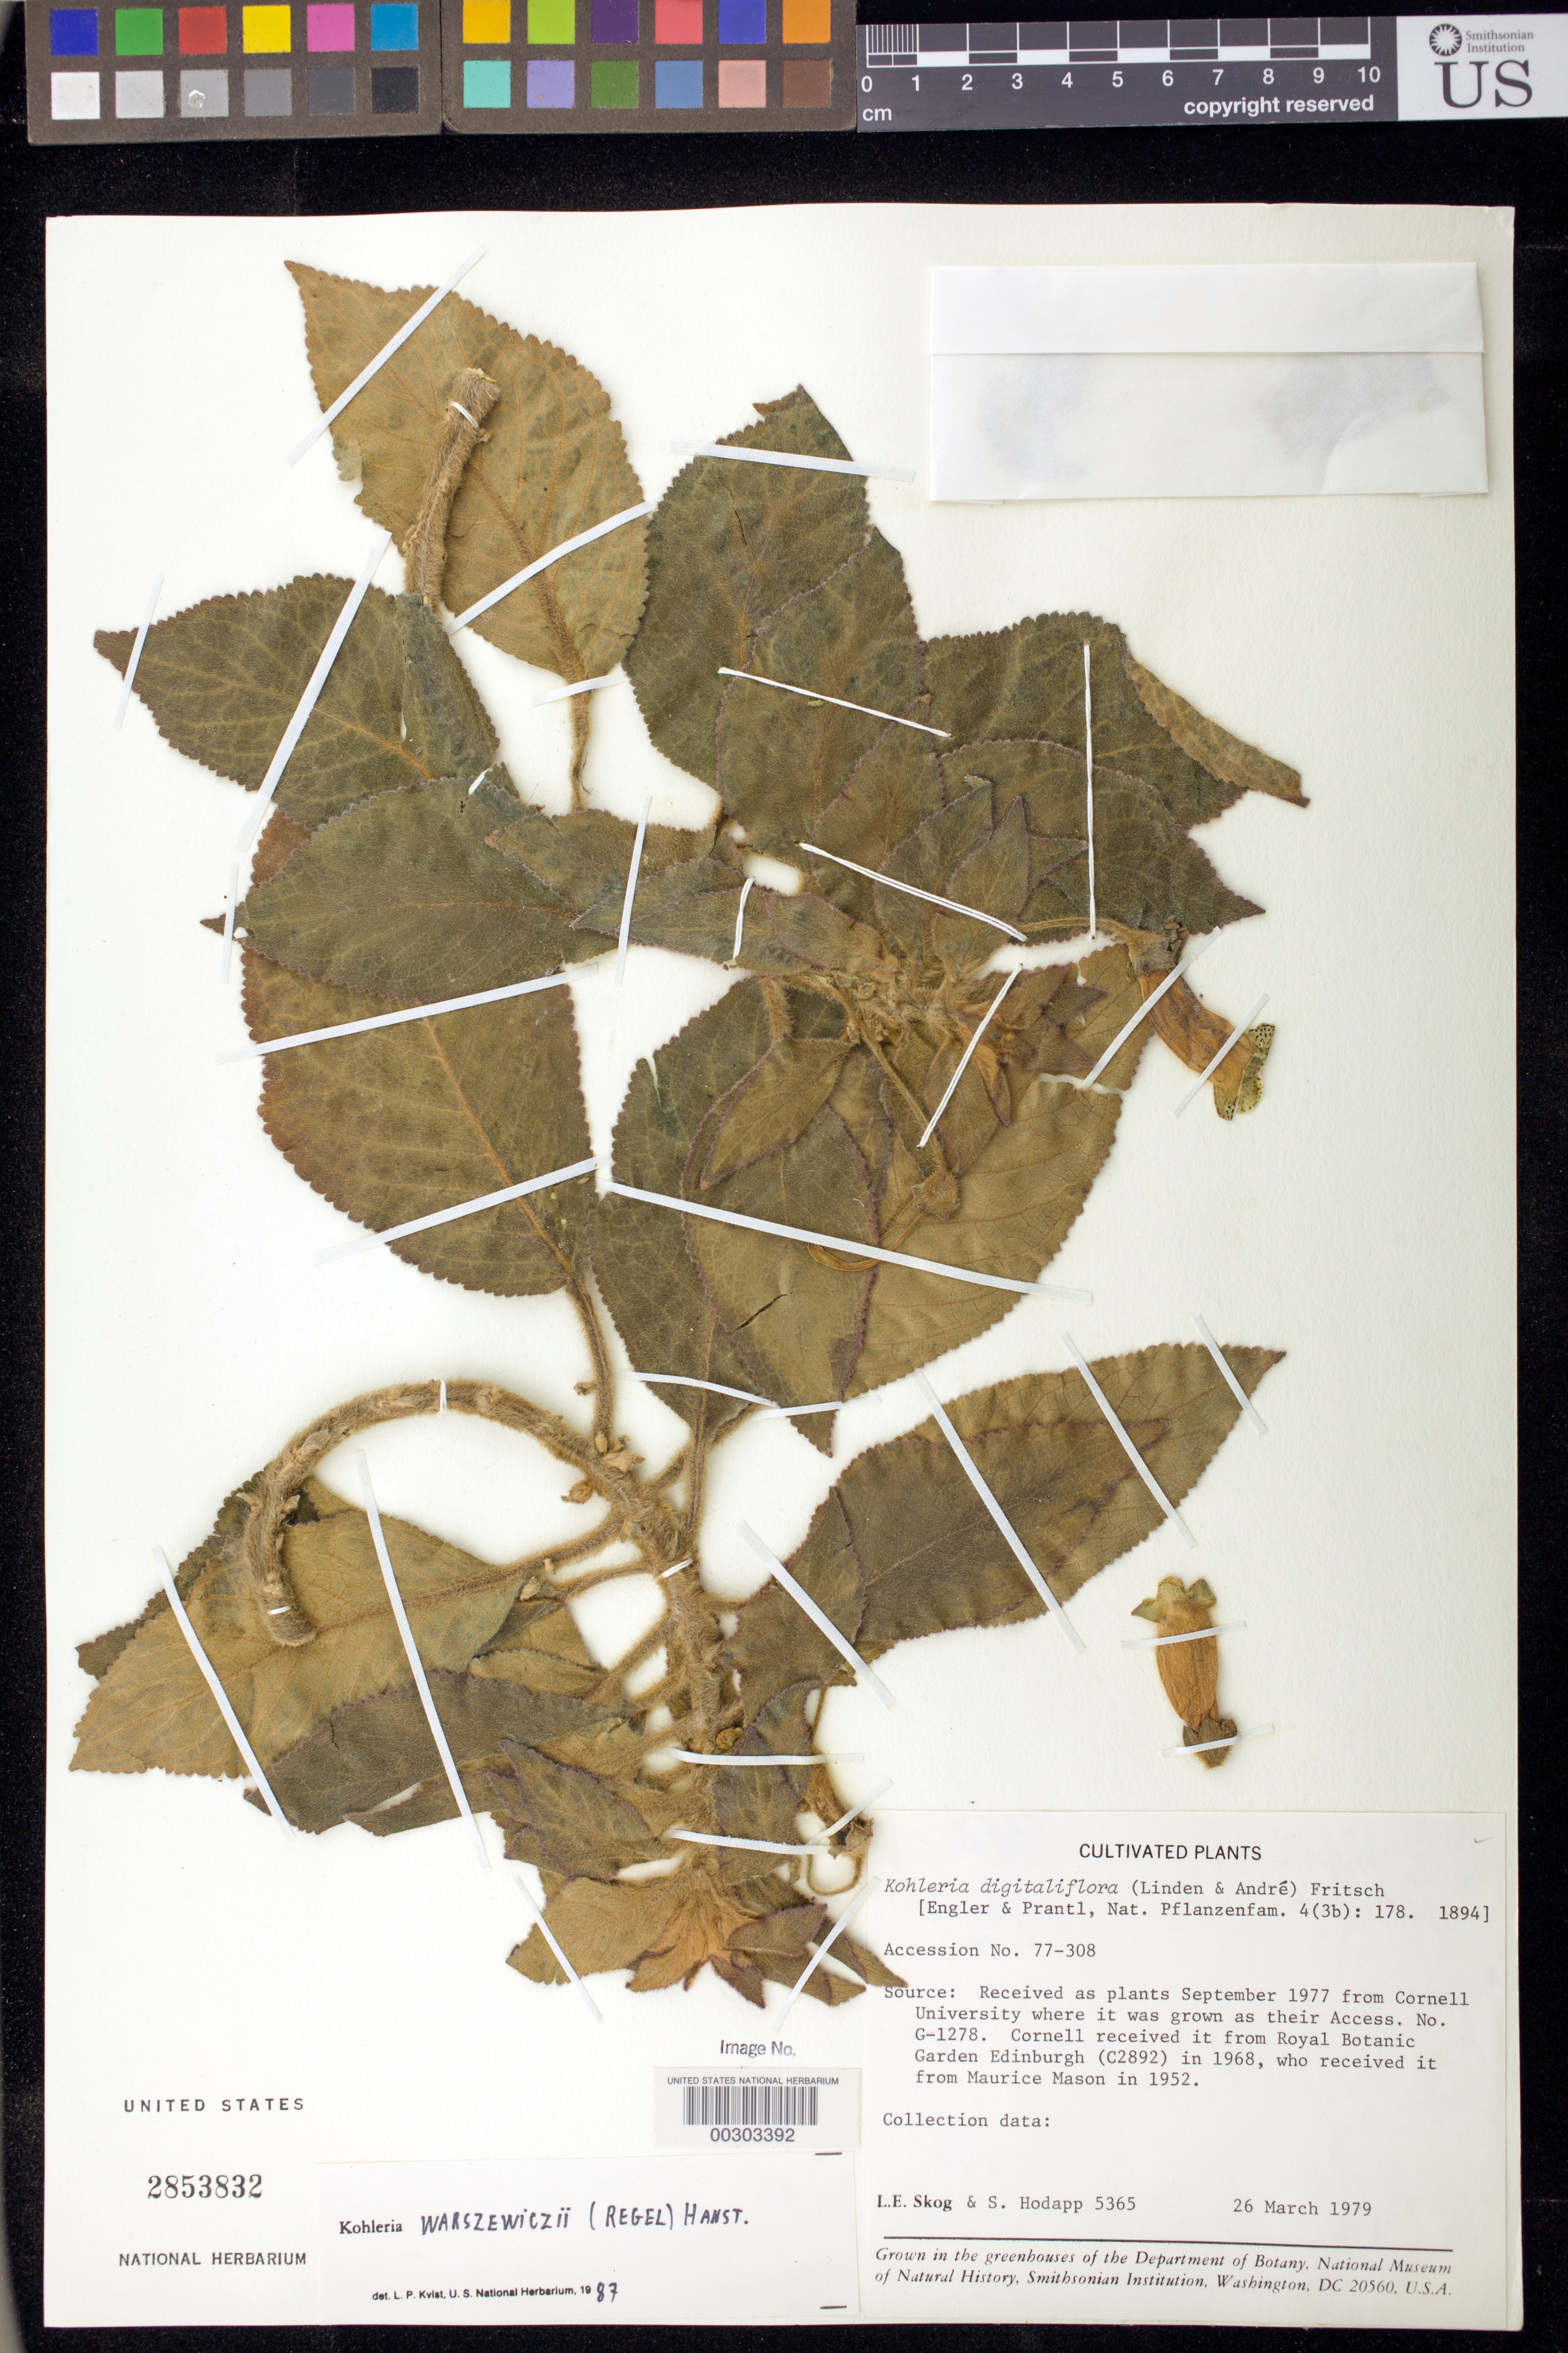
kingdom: Plantae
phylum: Tracheophyta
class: Magnoliopsida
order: Lamiales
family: Gesneriaceae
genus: Kohleria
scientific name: Kohleria warszewiczii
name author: (Regel) Hanst.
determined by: Kvist, L. P., (US), Smithsonian Institution - National Museum of Natural History (UNITED STATES)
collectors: L. E. Skog & S. Hodapp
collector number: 5365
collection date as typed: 26 Mar 1979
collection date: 1979-03-26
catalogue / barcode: US 2853832